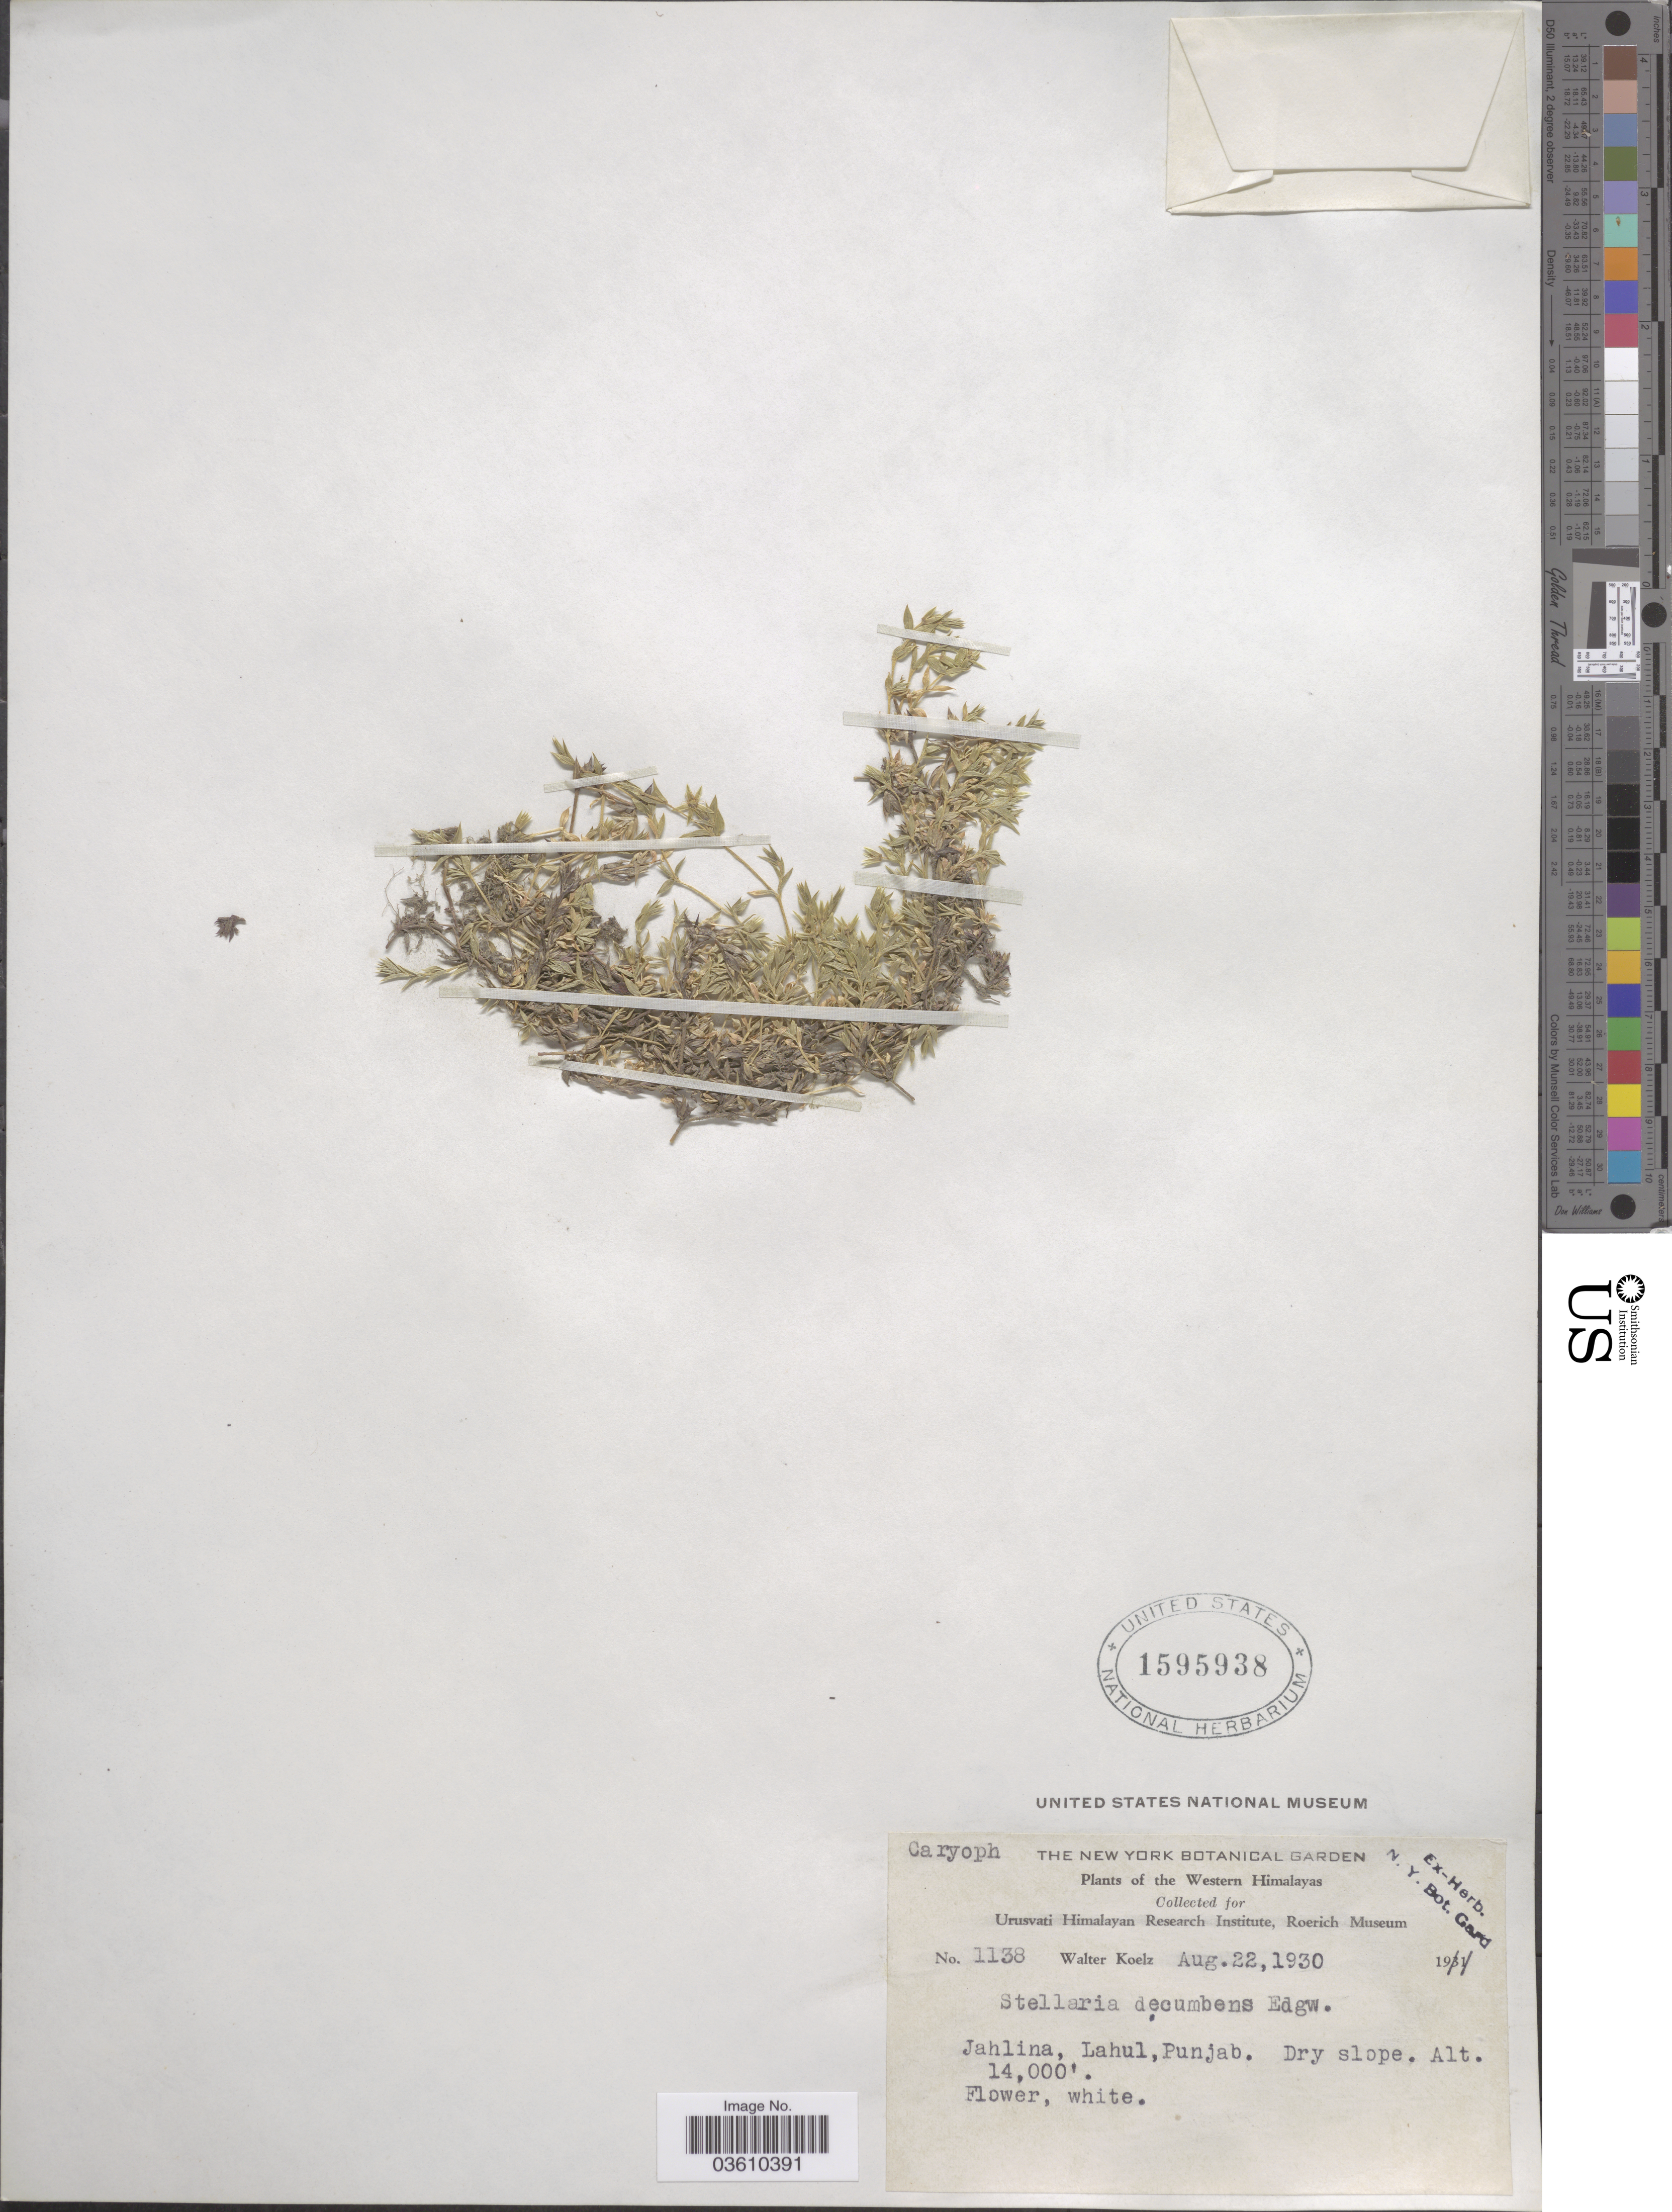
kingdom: Plantae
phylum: Tracheophyta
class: Magnoliopsida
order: Caryophyllales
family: Caryophyllaceae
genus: Stellaria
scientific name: Stellaria decumbens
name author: Edgew.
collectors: W. N. Koelz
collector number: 1138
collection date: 1930-08-22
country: India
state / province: Punjab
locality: Western Himalayas. Jahlina, Lahul.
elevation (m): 4267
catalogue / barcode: US 1595938